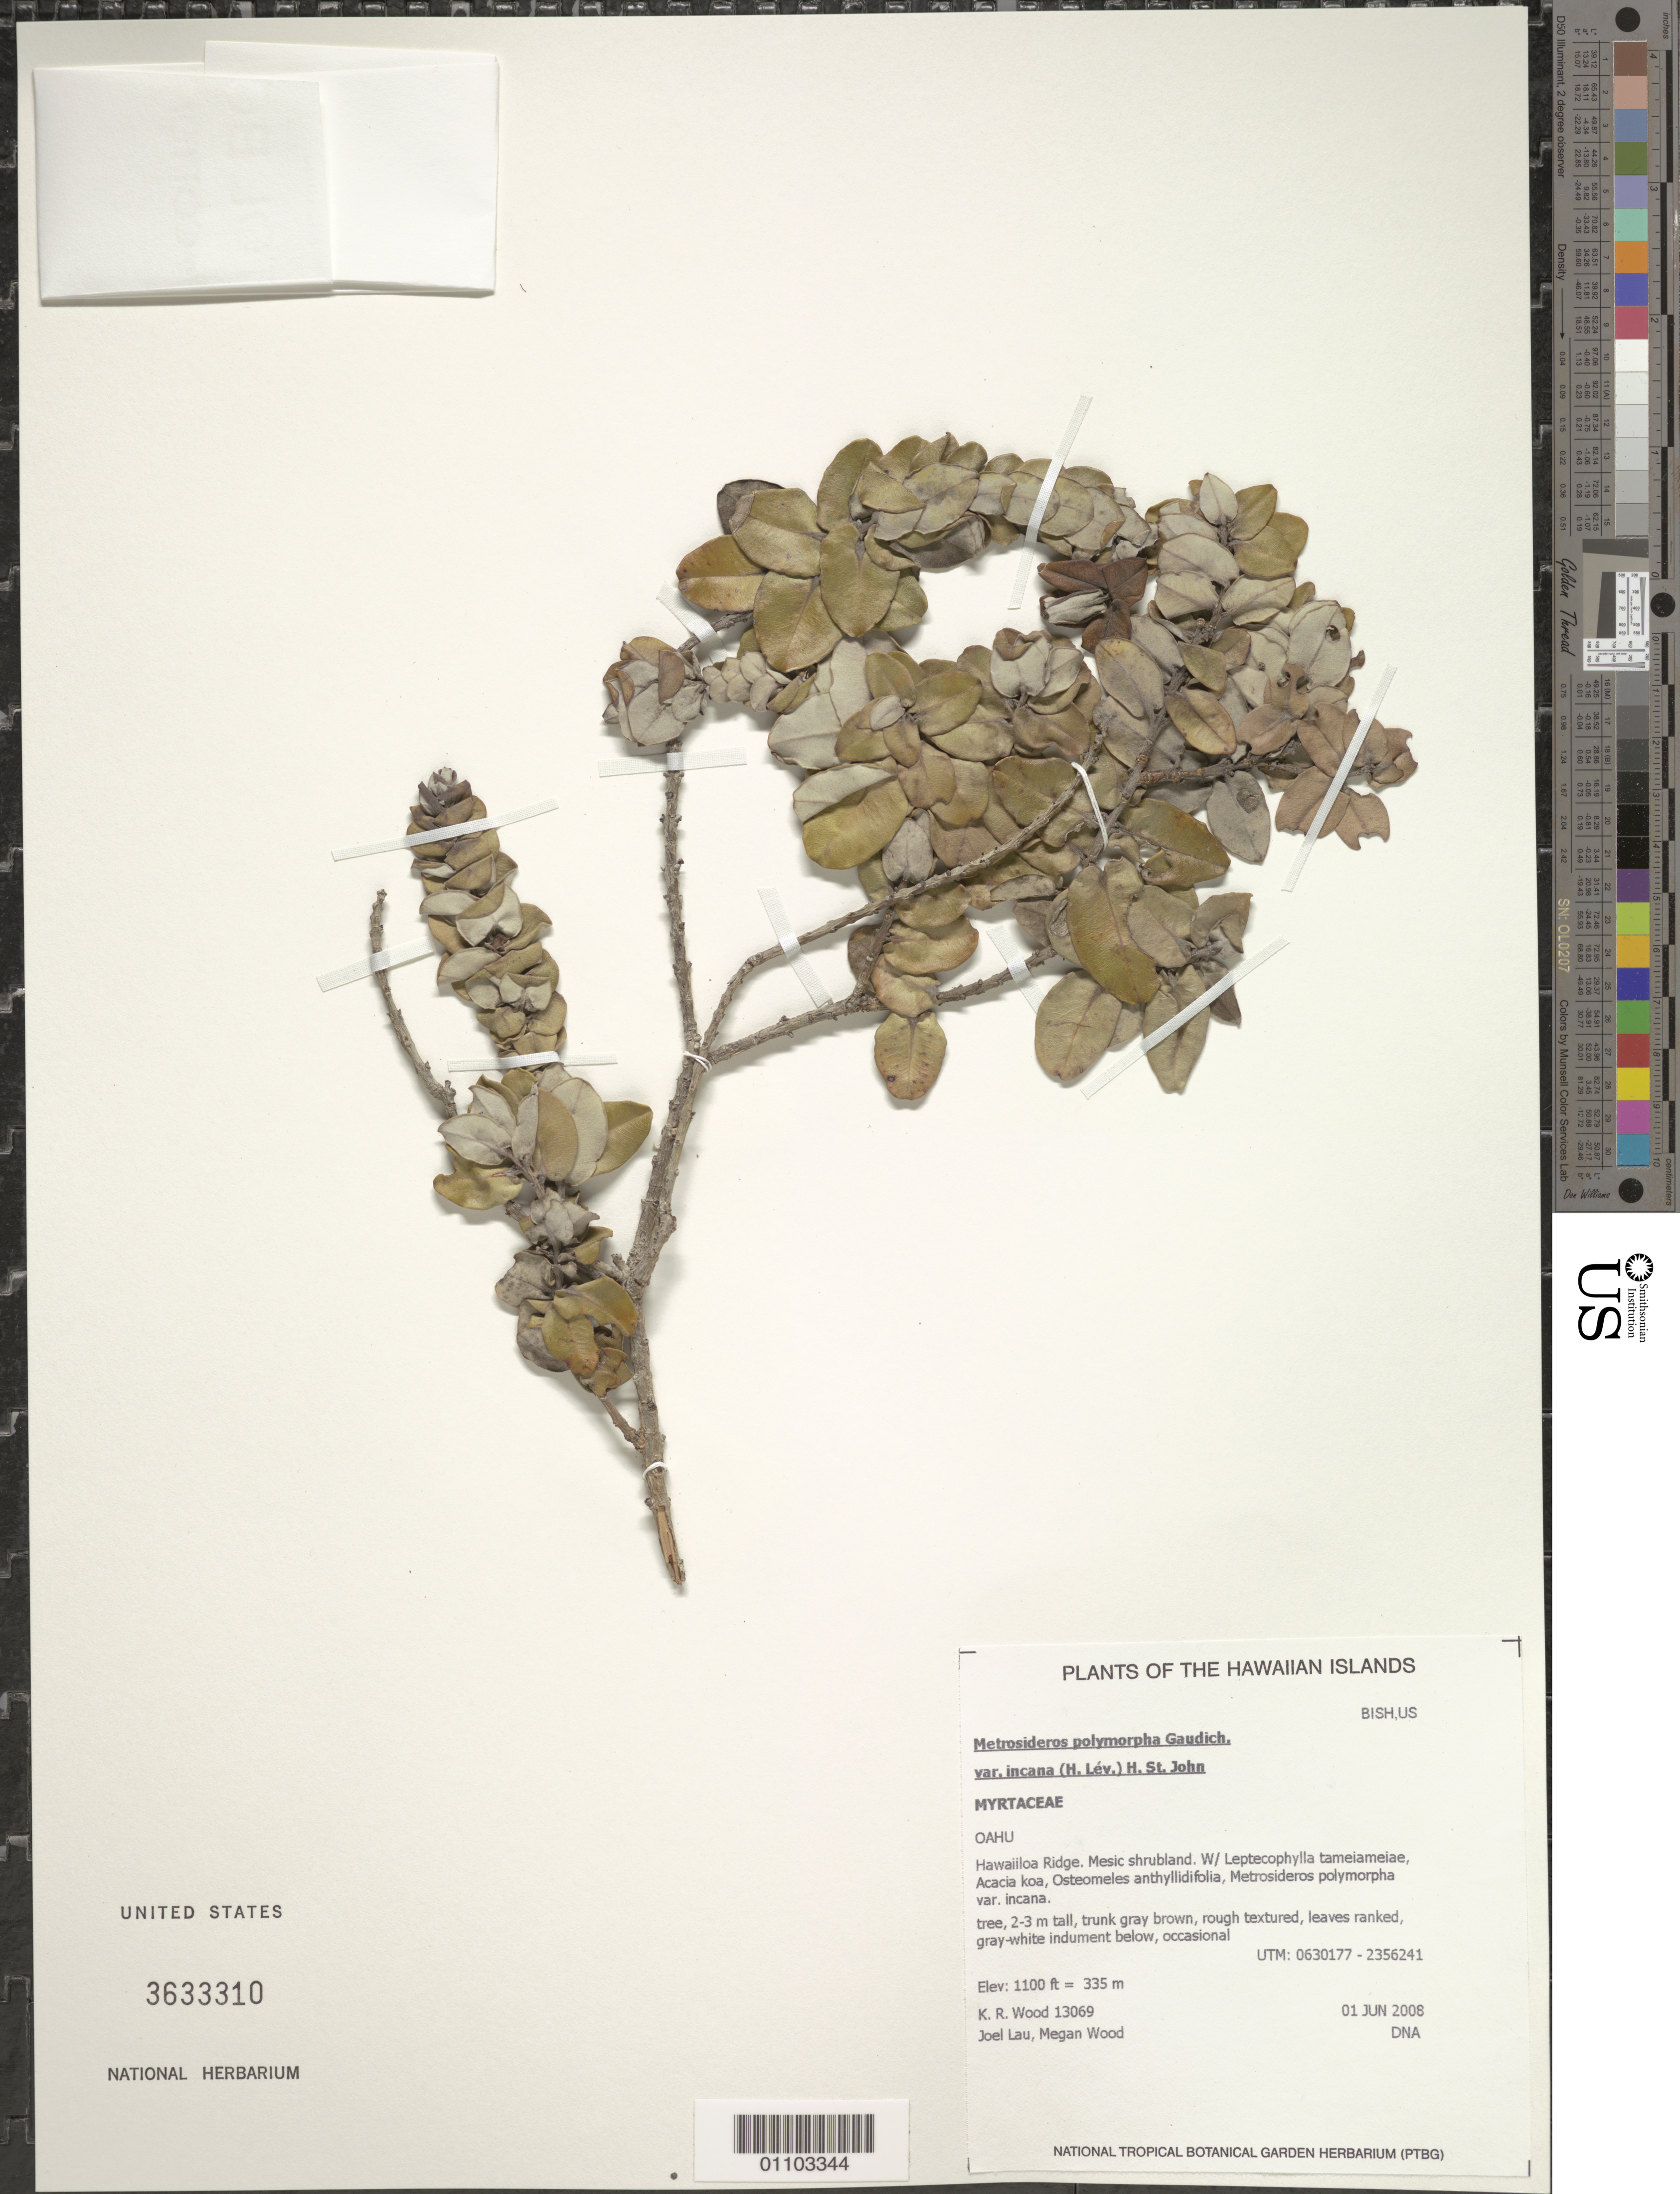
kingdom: Plantae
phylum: Tracheophyta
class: Magnoliopsida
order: Myrtales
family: Myrtaceae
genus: Metrosideros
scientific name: Metrosideros polymorpha var. incana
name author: H. St. John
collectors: K. R. Wood, J. Lau & M. Wood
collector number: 13069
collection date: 2008-06-01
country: United States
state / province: Hawaii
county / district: Honolulu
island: Oahu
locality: Hawaiiloa Ridge.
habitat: Shrubland.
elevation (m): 335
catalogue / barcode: US 3633310